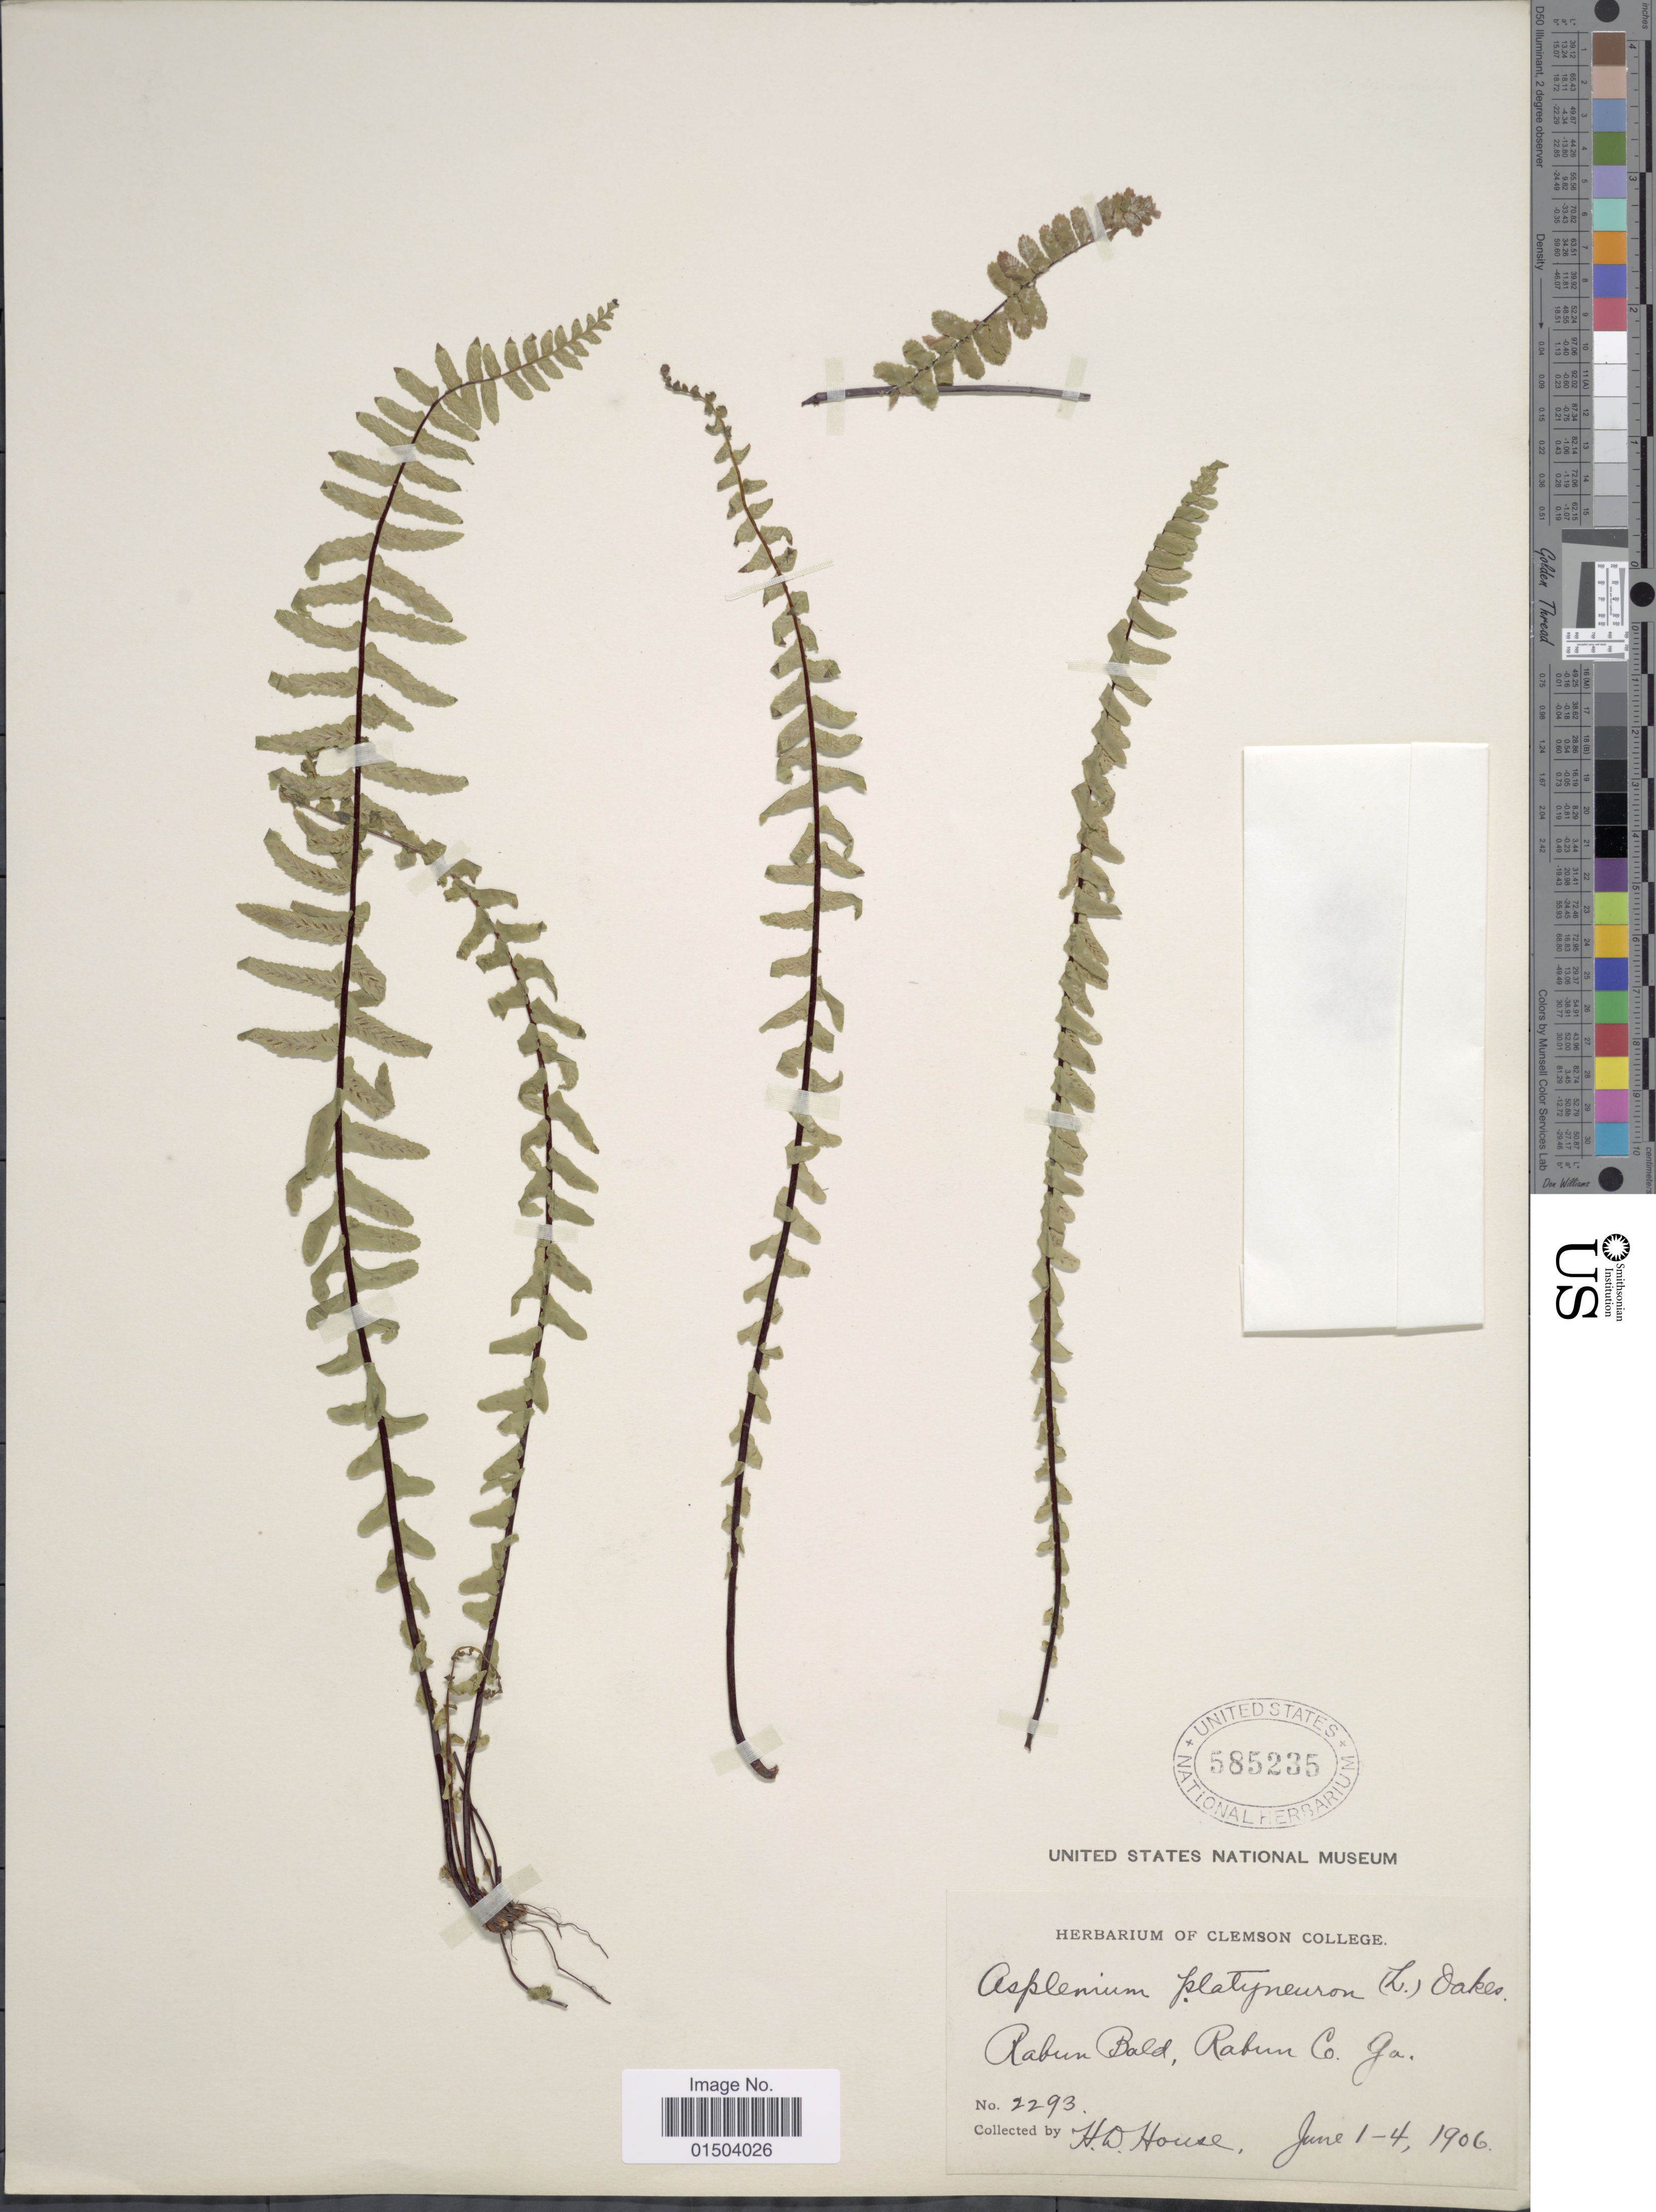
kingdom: Plantae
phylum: Tracheophyta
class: Polypodiopsida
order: Polypodiales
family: Aspleniaceae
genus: Asplenium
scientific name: Asplenium platyneuron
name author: (L.) Britton, Stearns & Poggenb.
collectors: H. D. House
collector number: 2293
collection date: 1906-06-01/1906-06-04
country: United States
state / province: Georgia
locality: Rabun Bald, Rabun Co.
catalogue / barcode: US 585235